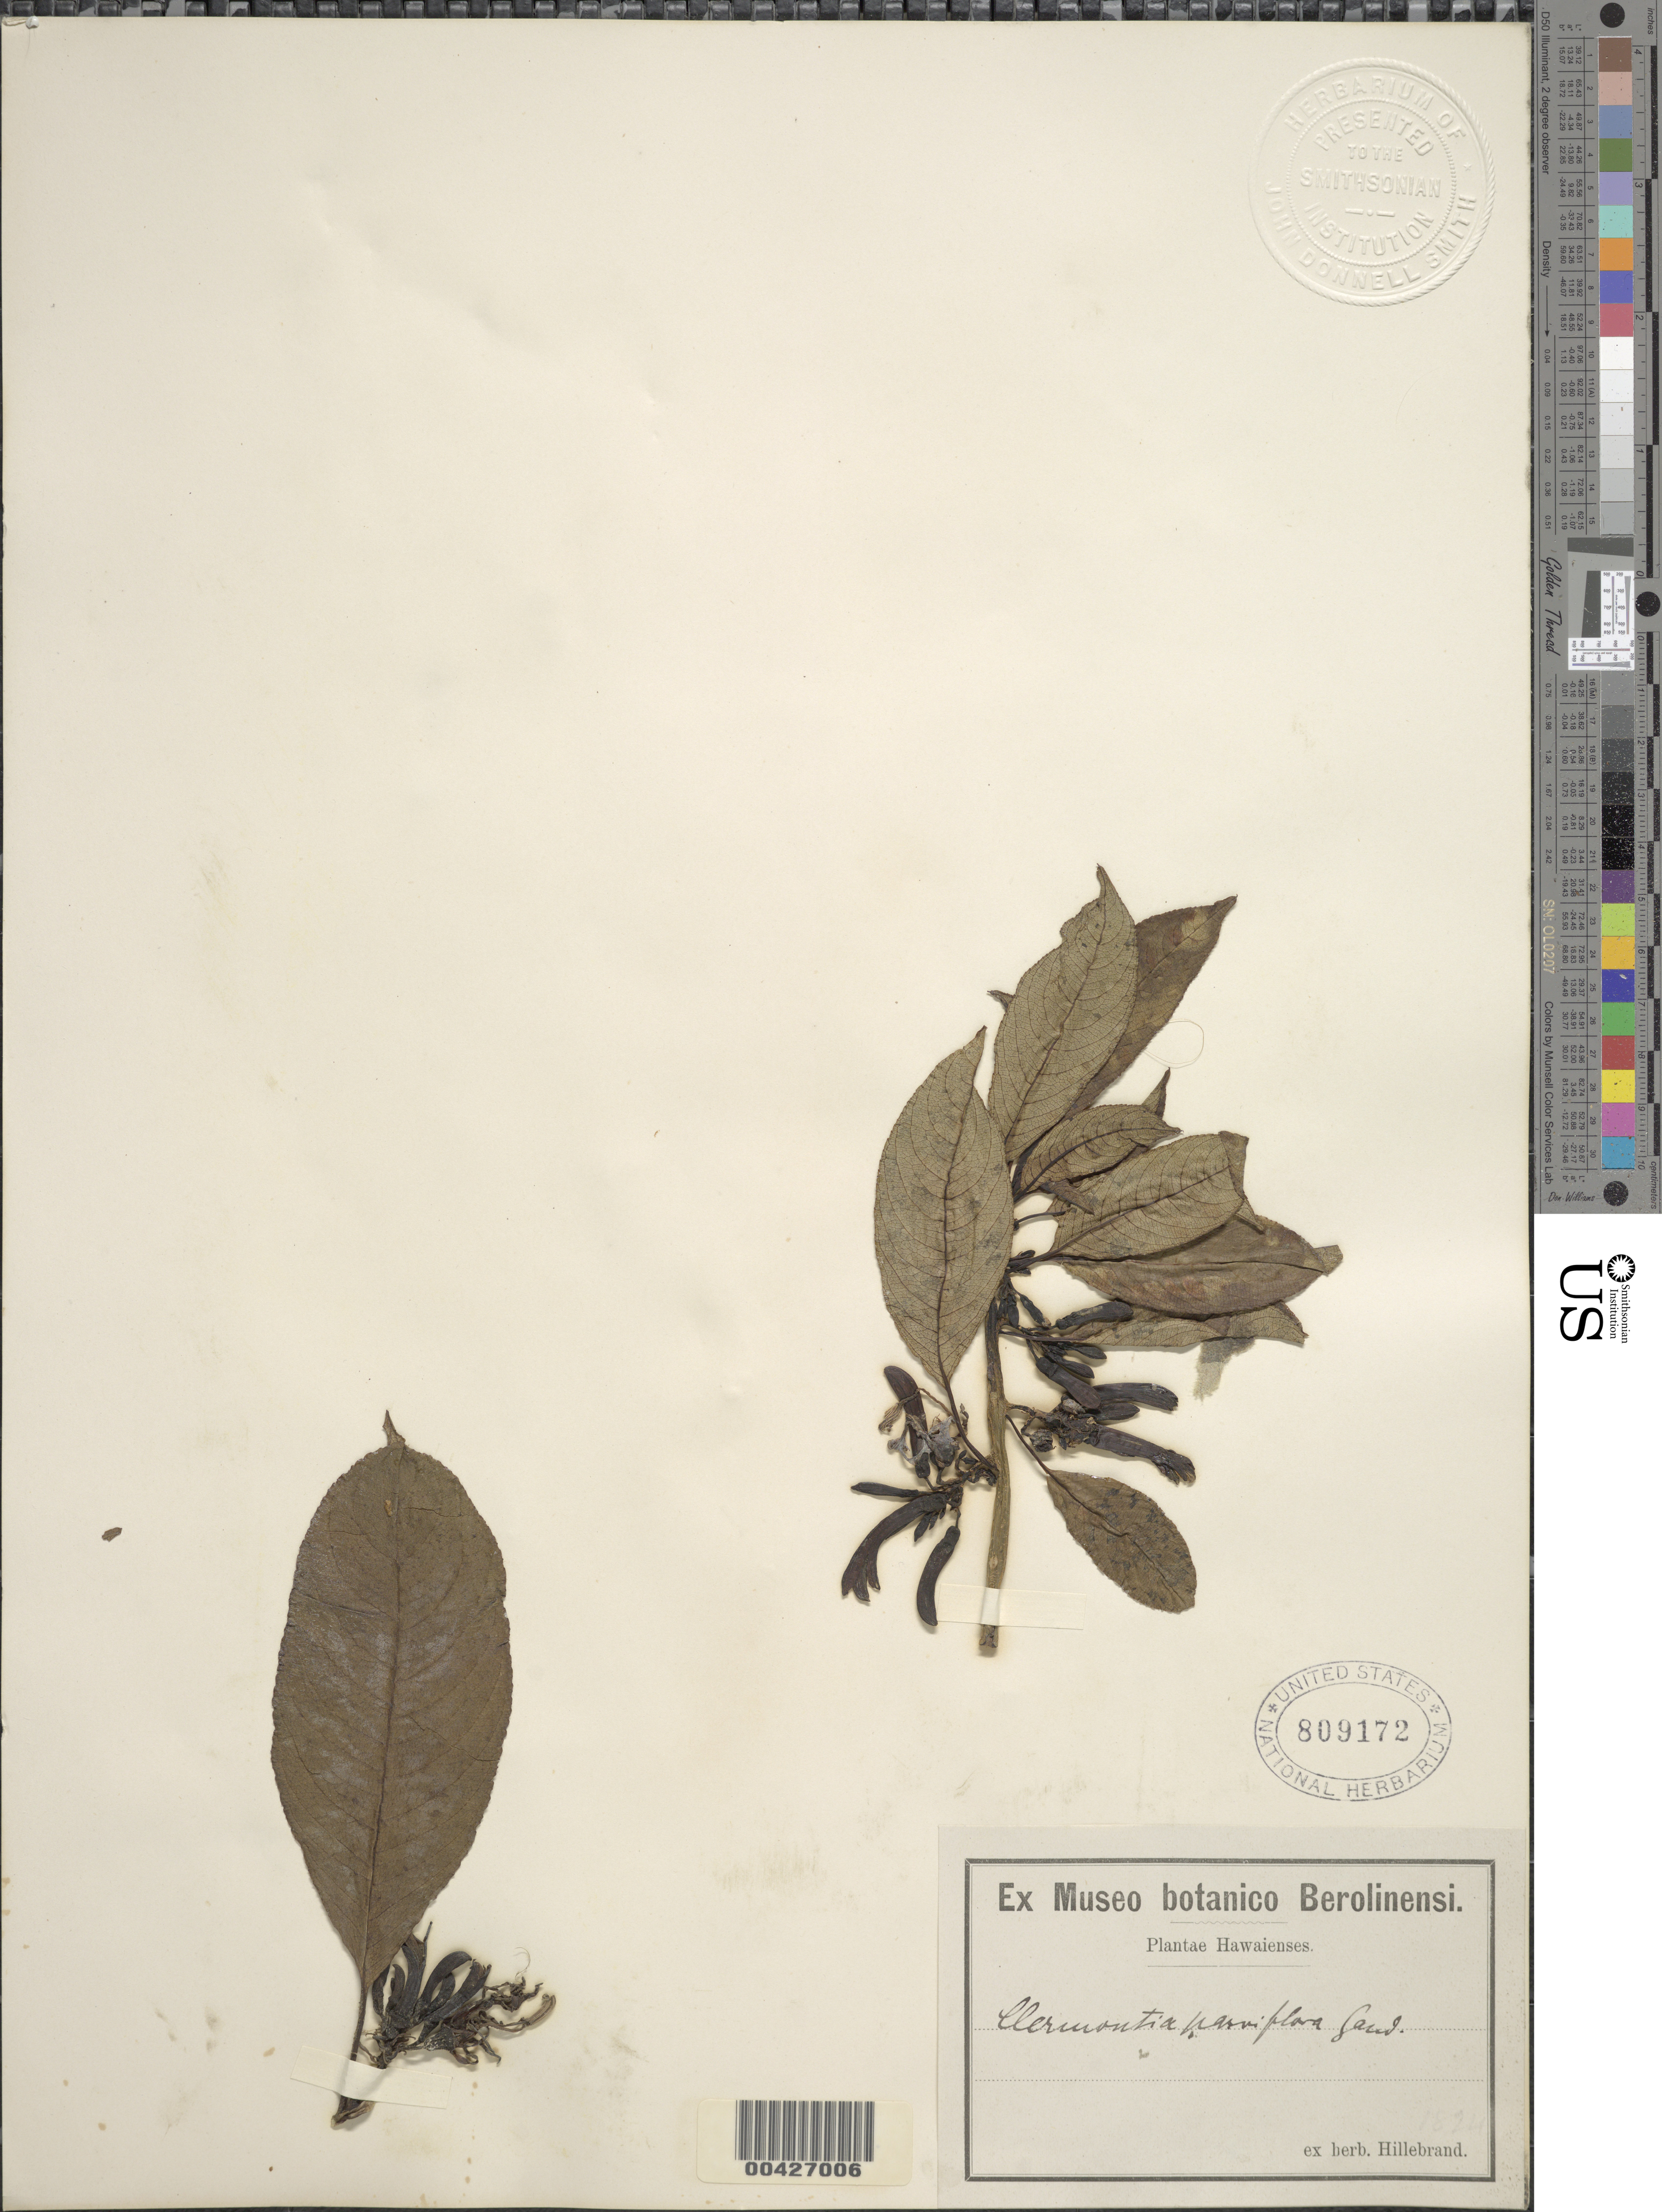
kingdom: Plantae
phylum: Tracheophyta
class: Magnoliopsida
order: Asterales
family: Campanulaceae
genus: Clermontia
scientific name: Clermontia parviflora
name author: Gaudich. ex A. Gray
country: United States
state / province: Hawaii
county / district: Hawaii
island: Hawaii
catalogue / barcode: US 809172